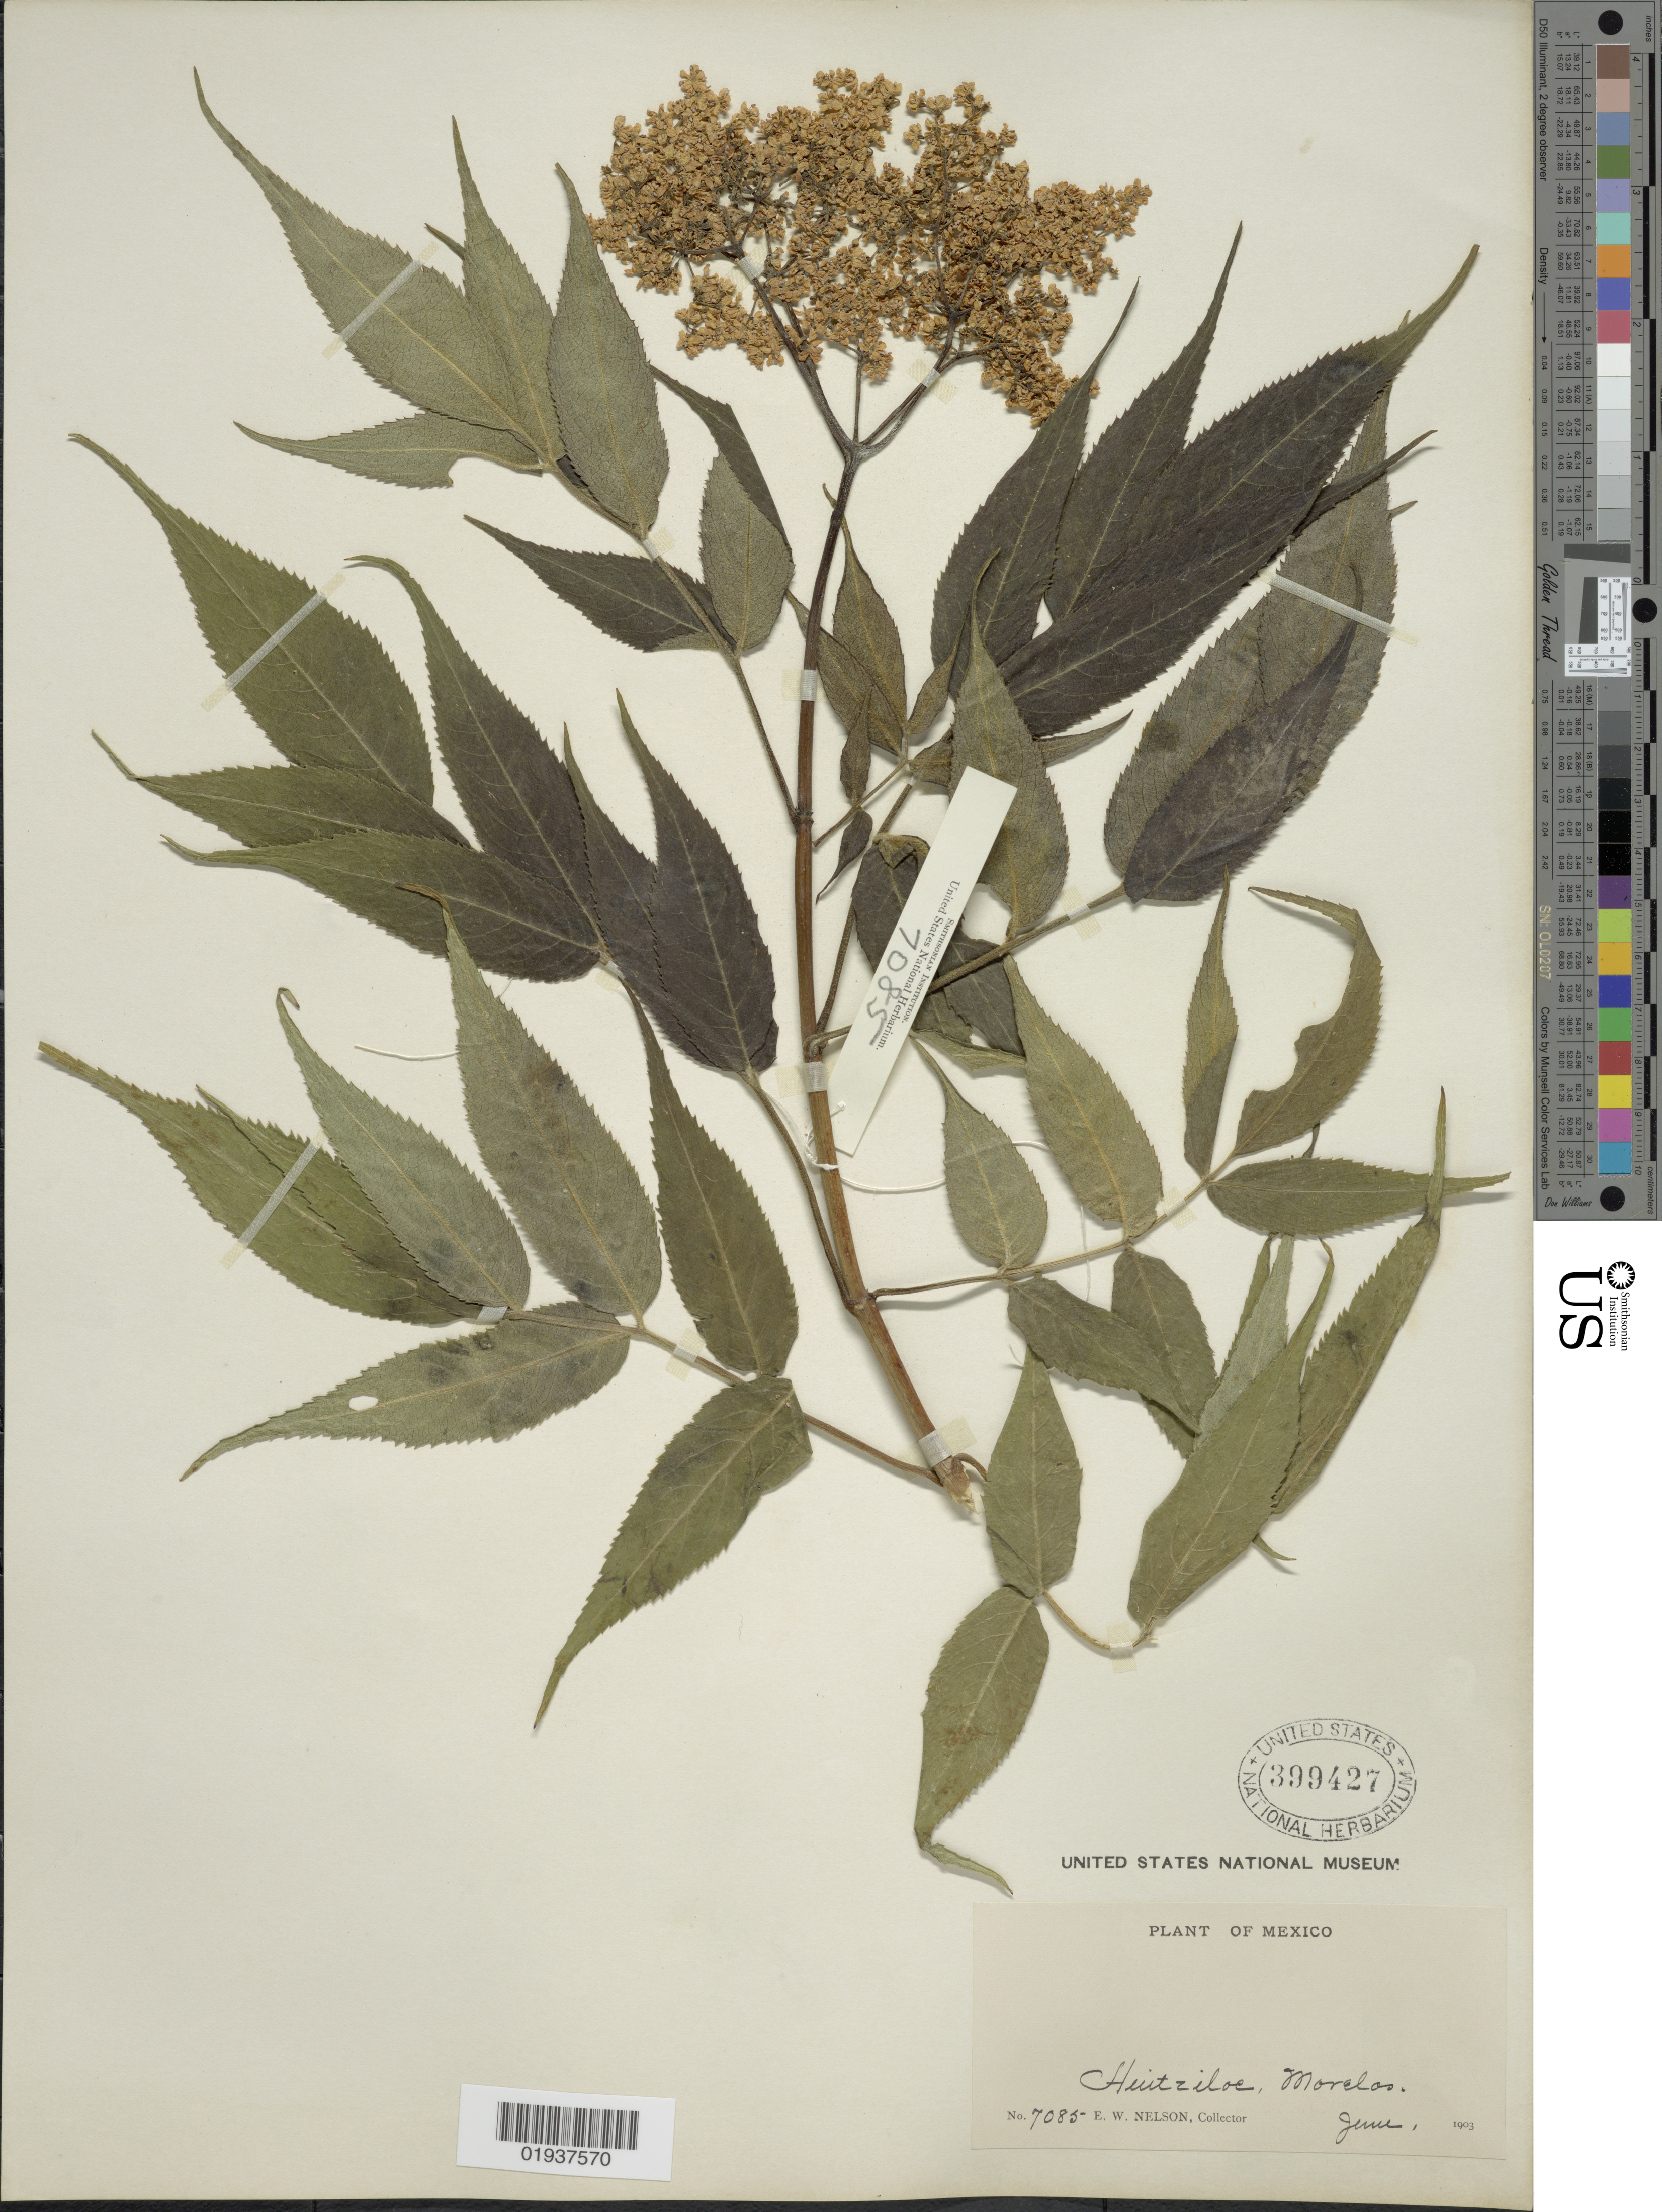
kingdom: Plantae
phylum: Tracheophyta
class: Magnoliopsida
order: Dipsacales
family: Viburnaceae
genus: Sambucus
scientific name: Sambucus mexicana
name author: C. Presl ex DC.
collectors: E. W. Nelson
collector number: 7085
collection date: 1903-06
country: Mexico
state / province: Morelos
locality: Huitziloc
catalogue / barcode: US 399427